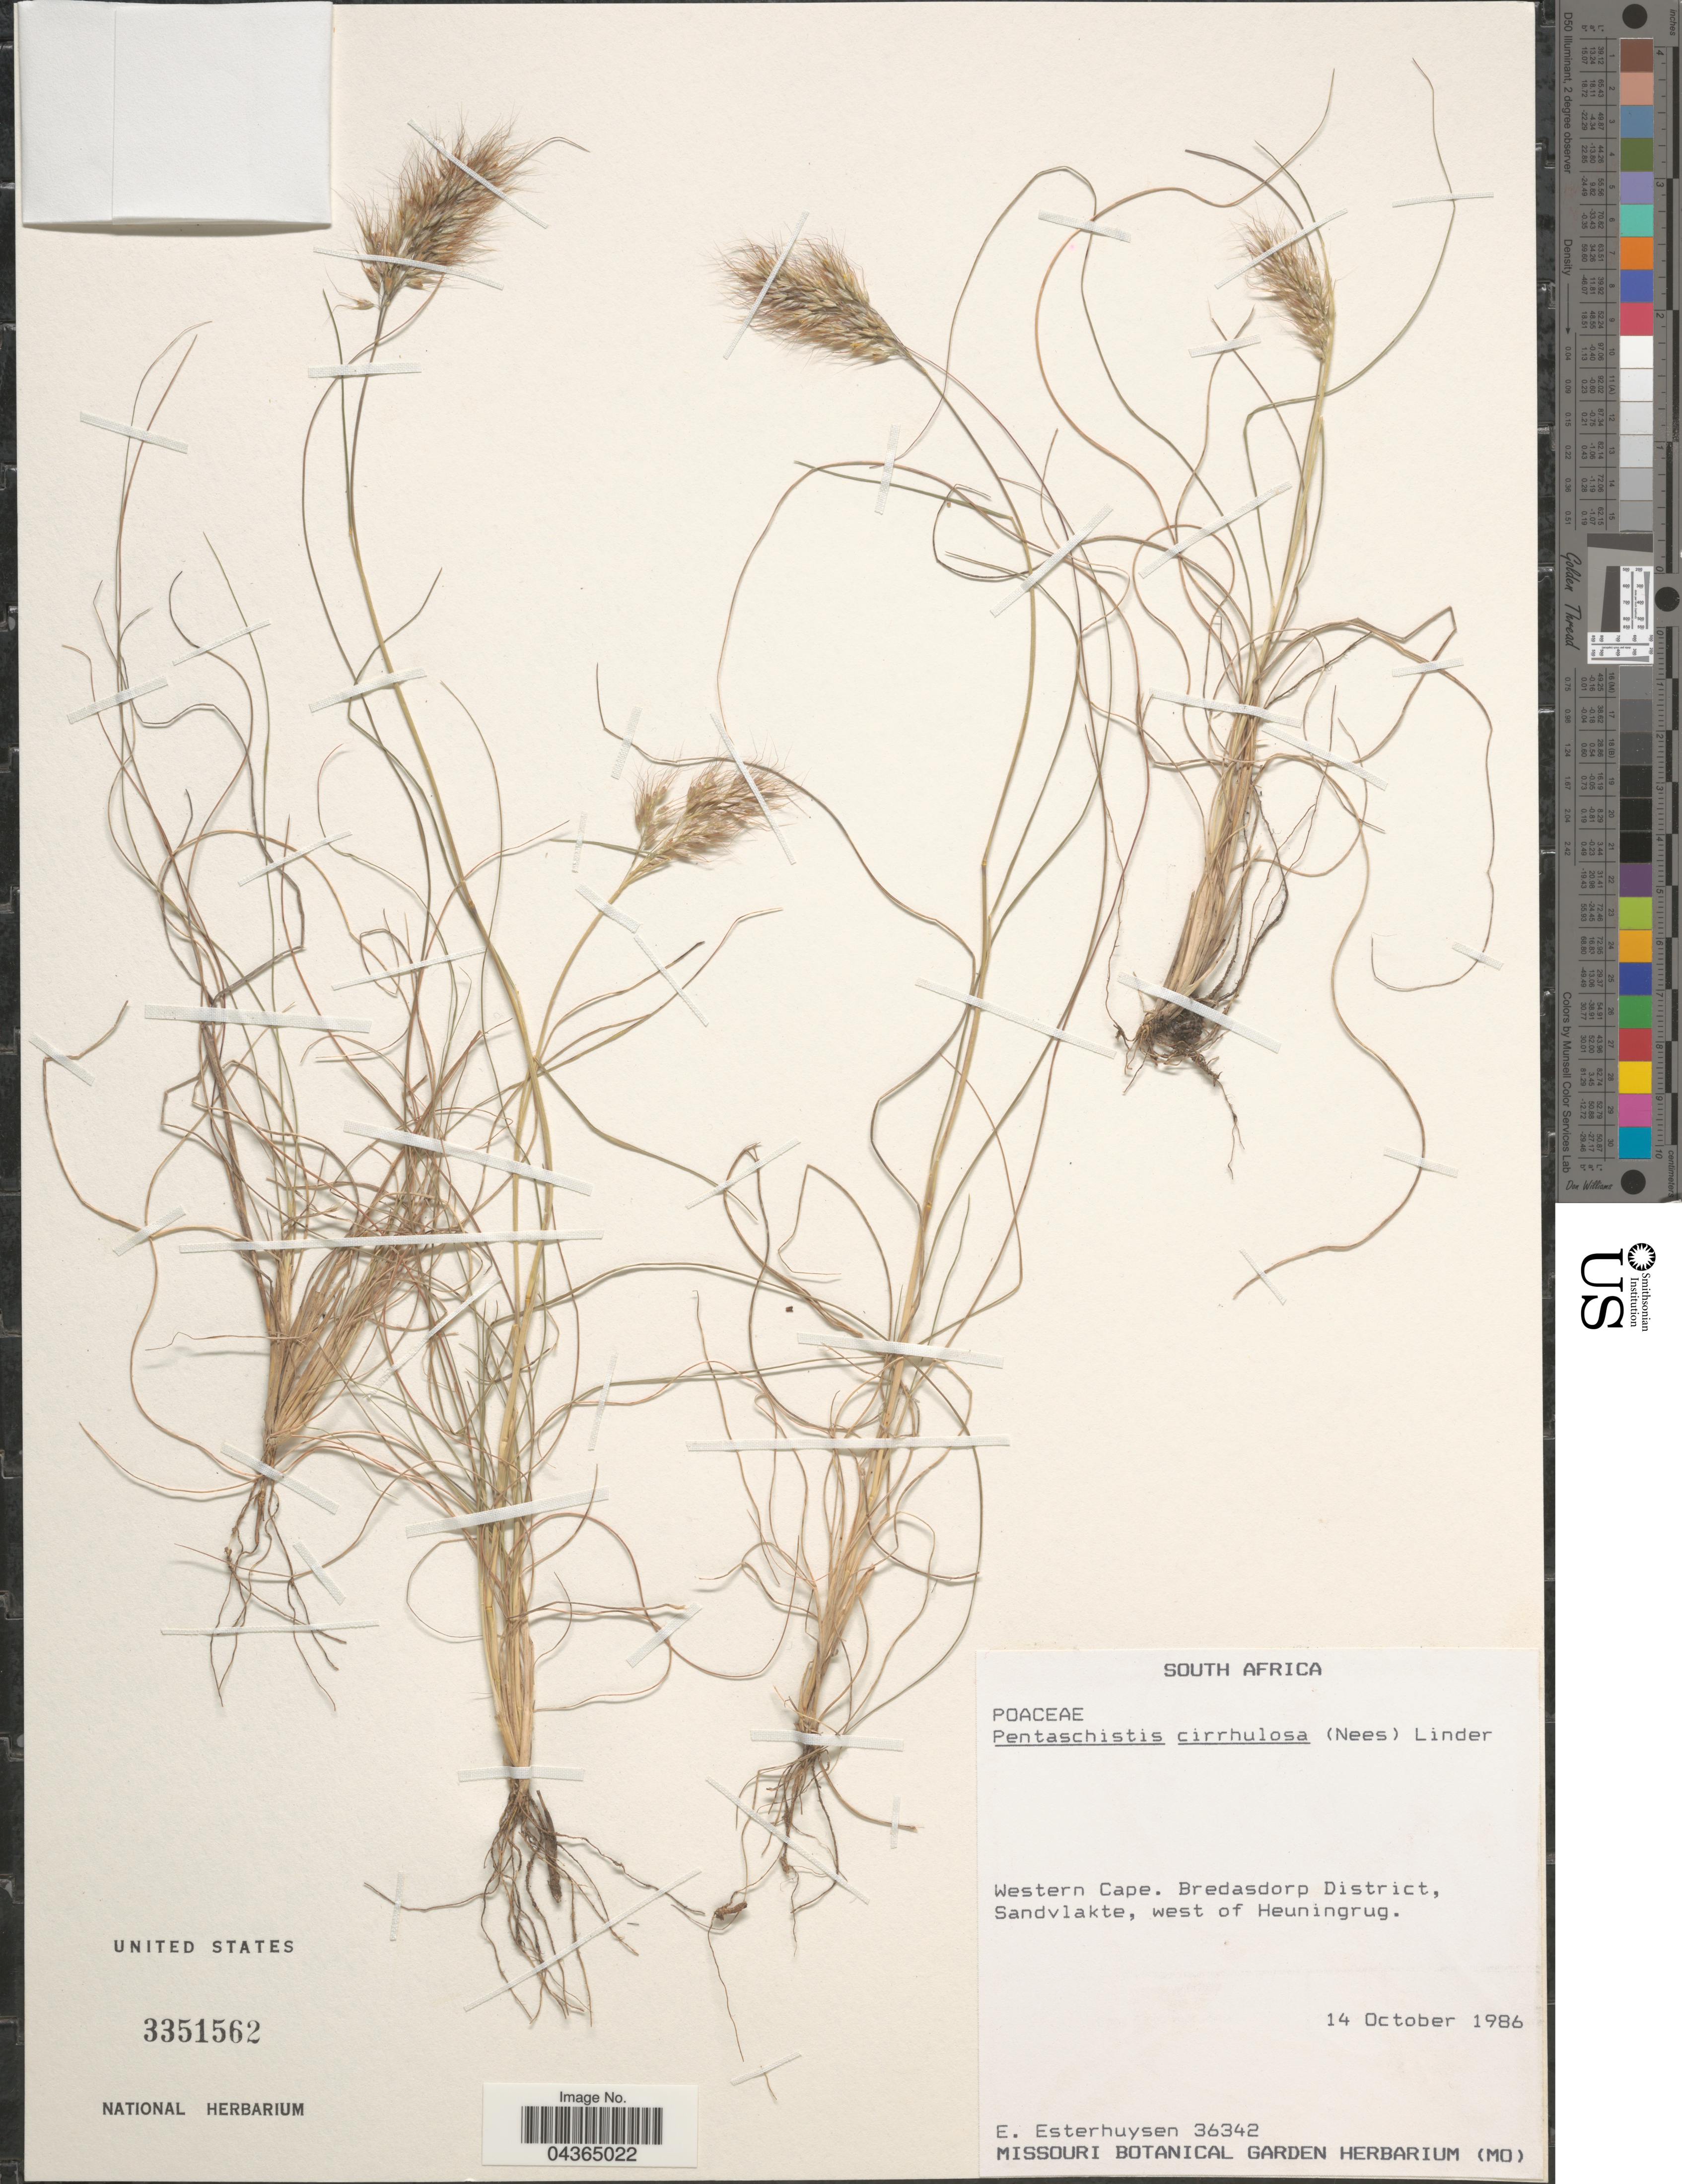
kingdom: Plantae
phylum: Tracheophyta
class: Liliopsida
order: Poales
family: Poaceae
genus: Pentameris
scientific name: Pentameris cirrhulosa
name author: (Nees) Steud.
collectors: E. E. Esterhuysen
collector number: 36342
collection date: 1986-10-14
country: South Africa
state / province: Western Cape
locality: Bredasdorp District, Sandvlakte, west of Heuningrug.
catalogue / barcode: US 3351562